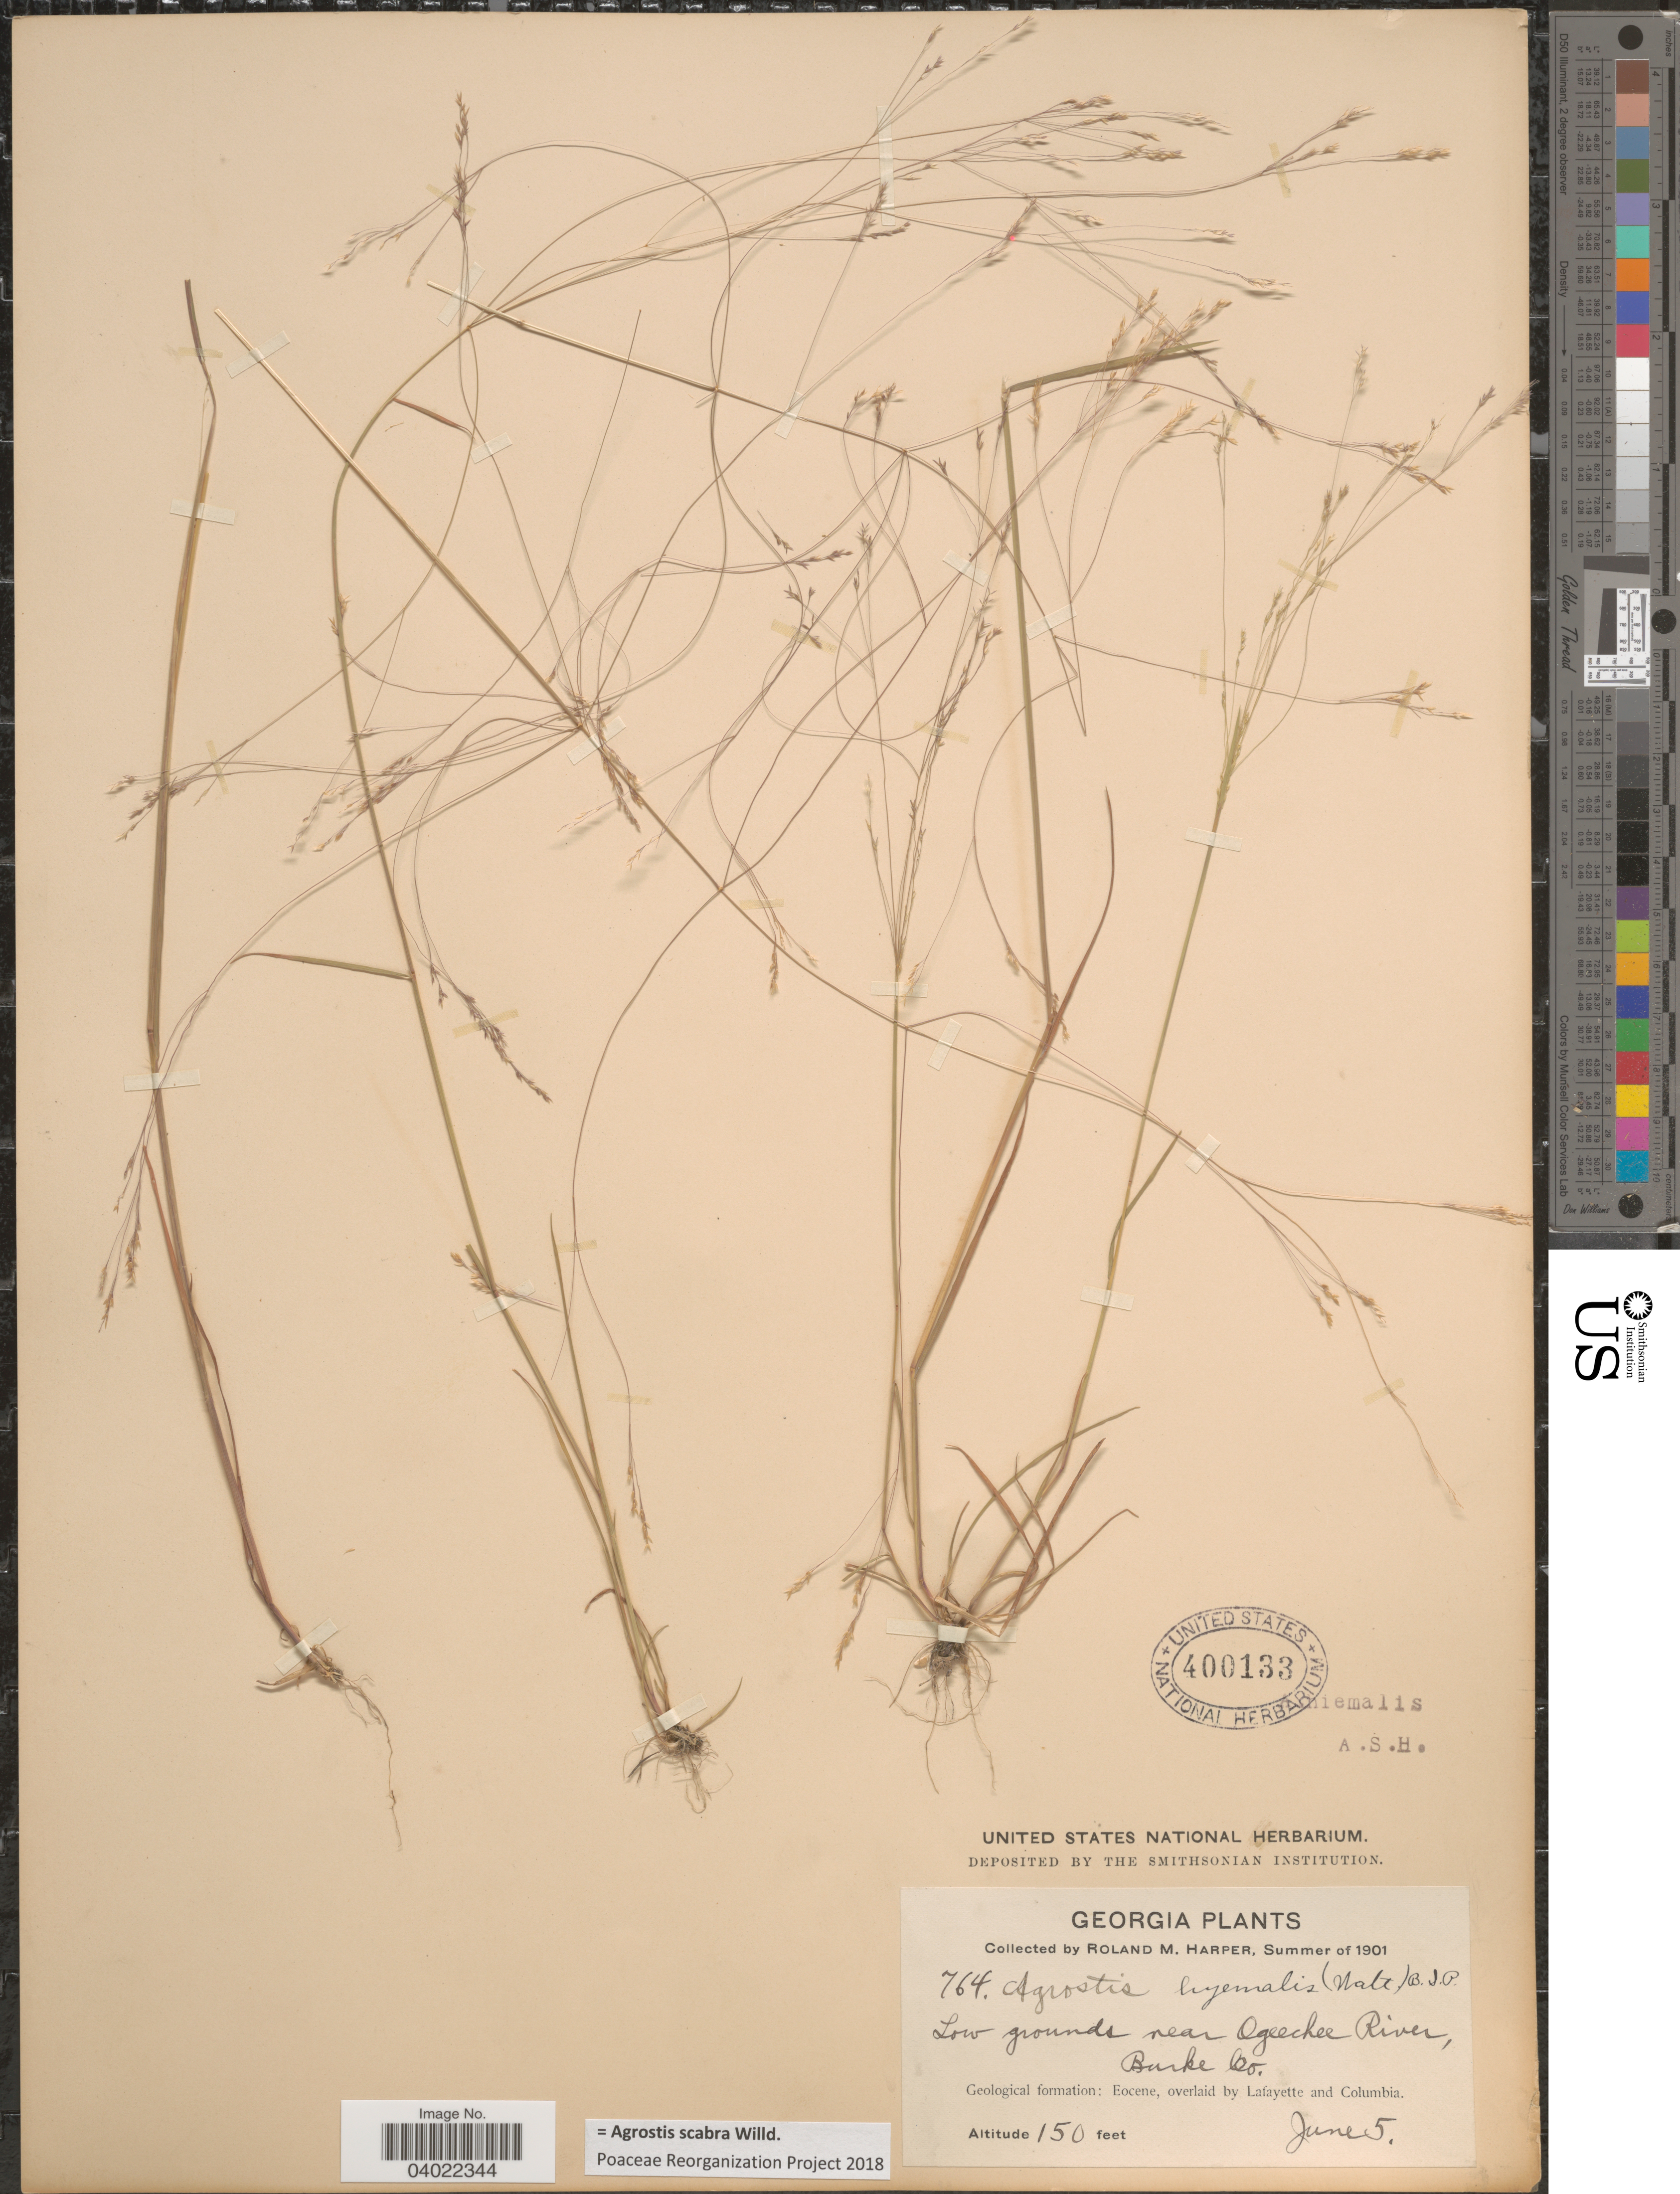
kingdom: Plantae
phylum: Tracheophyta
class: Liliopsida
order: Poales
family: Poaceae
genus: Agrostis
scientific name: Agrostis scabra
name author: Willd.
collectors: R. M. Harper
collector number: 764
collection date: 1901-06-05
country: United States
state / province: Georgia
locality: Low grounds near Ogeechee River, Burke Co. Geological formation: Eocene, overlaid by Lafayette and Columbia.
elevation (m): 46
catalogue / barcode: US 400133